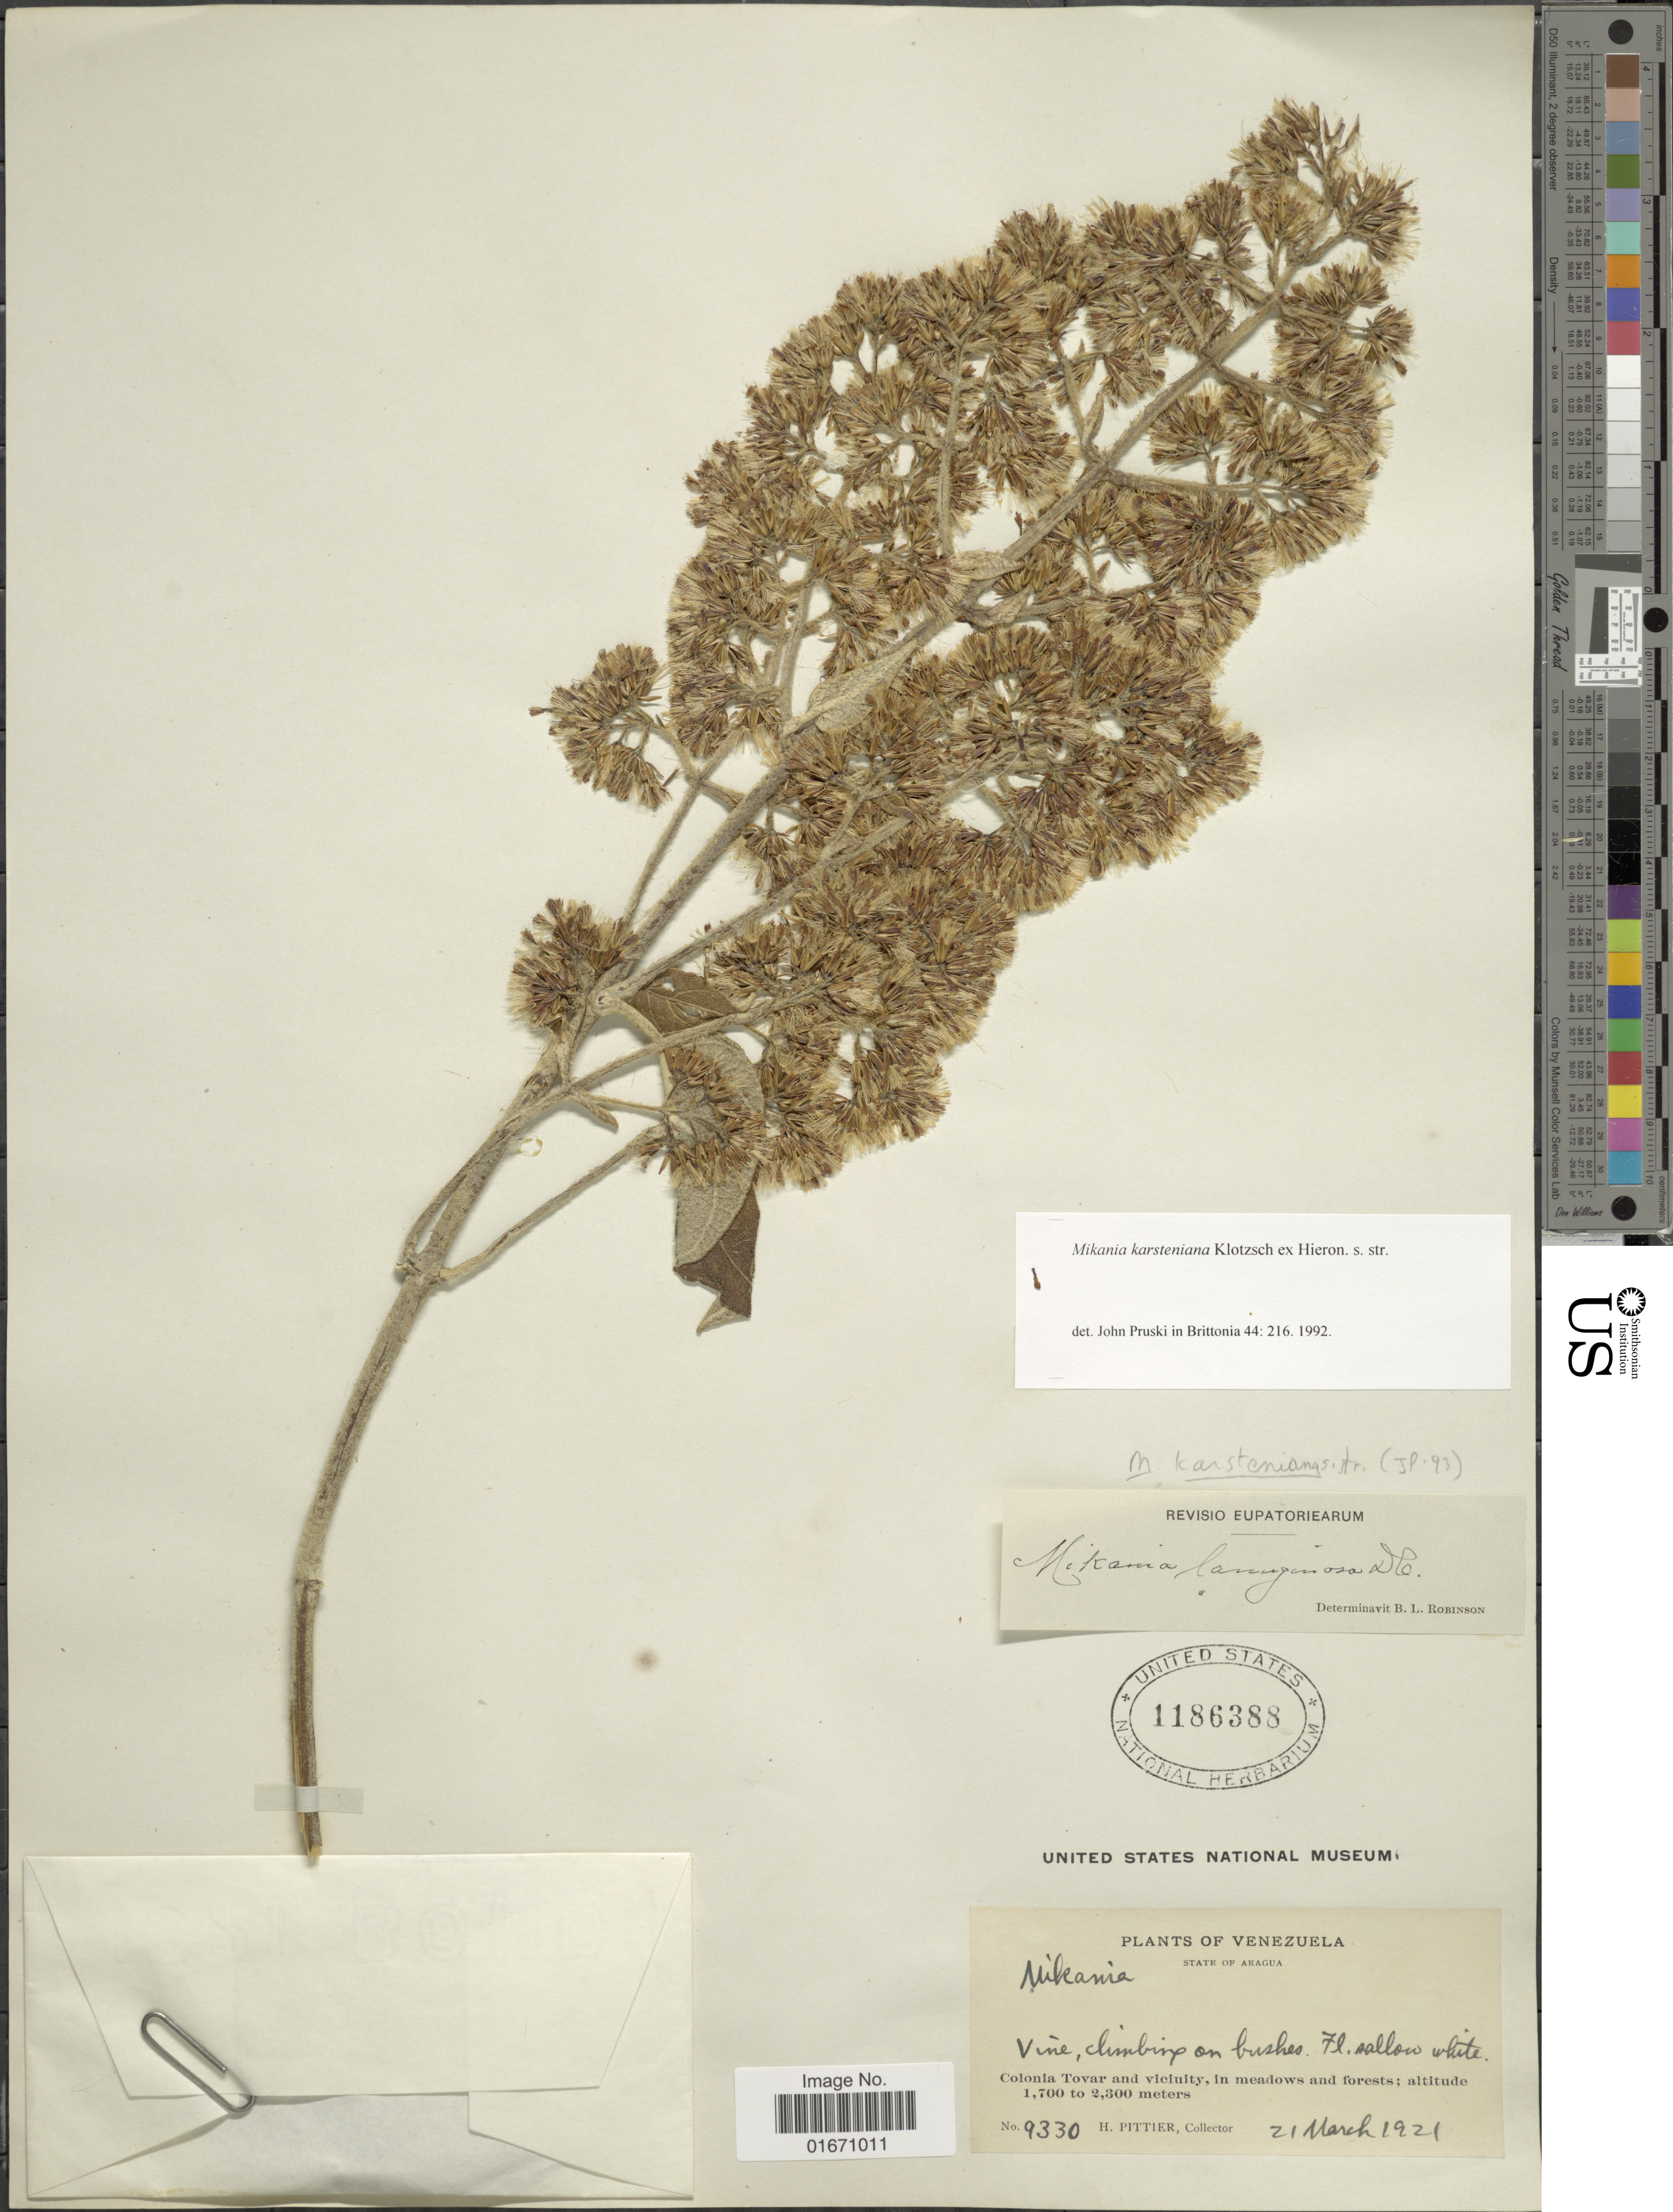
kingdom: Plantae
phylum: Tracheophyta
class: Magnoliopsida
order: Asterales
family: Asteraceae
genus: Mikania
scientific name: Mikania karsteniana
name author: Klotzsch ex Hieron.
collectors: H. F. Pittier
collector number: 9330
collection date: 1921-03-21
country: Venezuela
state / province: Aragua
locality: Colonia Tovar and vicinity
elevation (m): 1700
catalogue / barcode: US 1186388